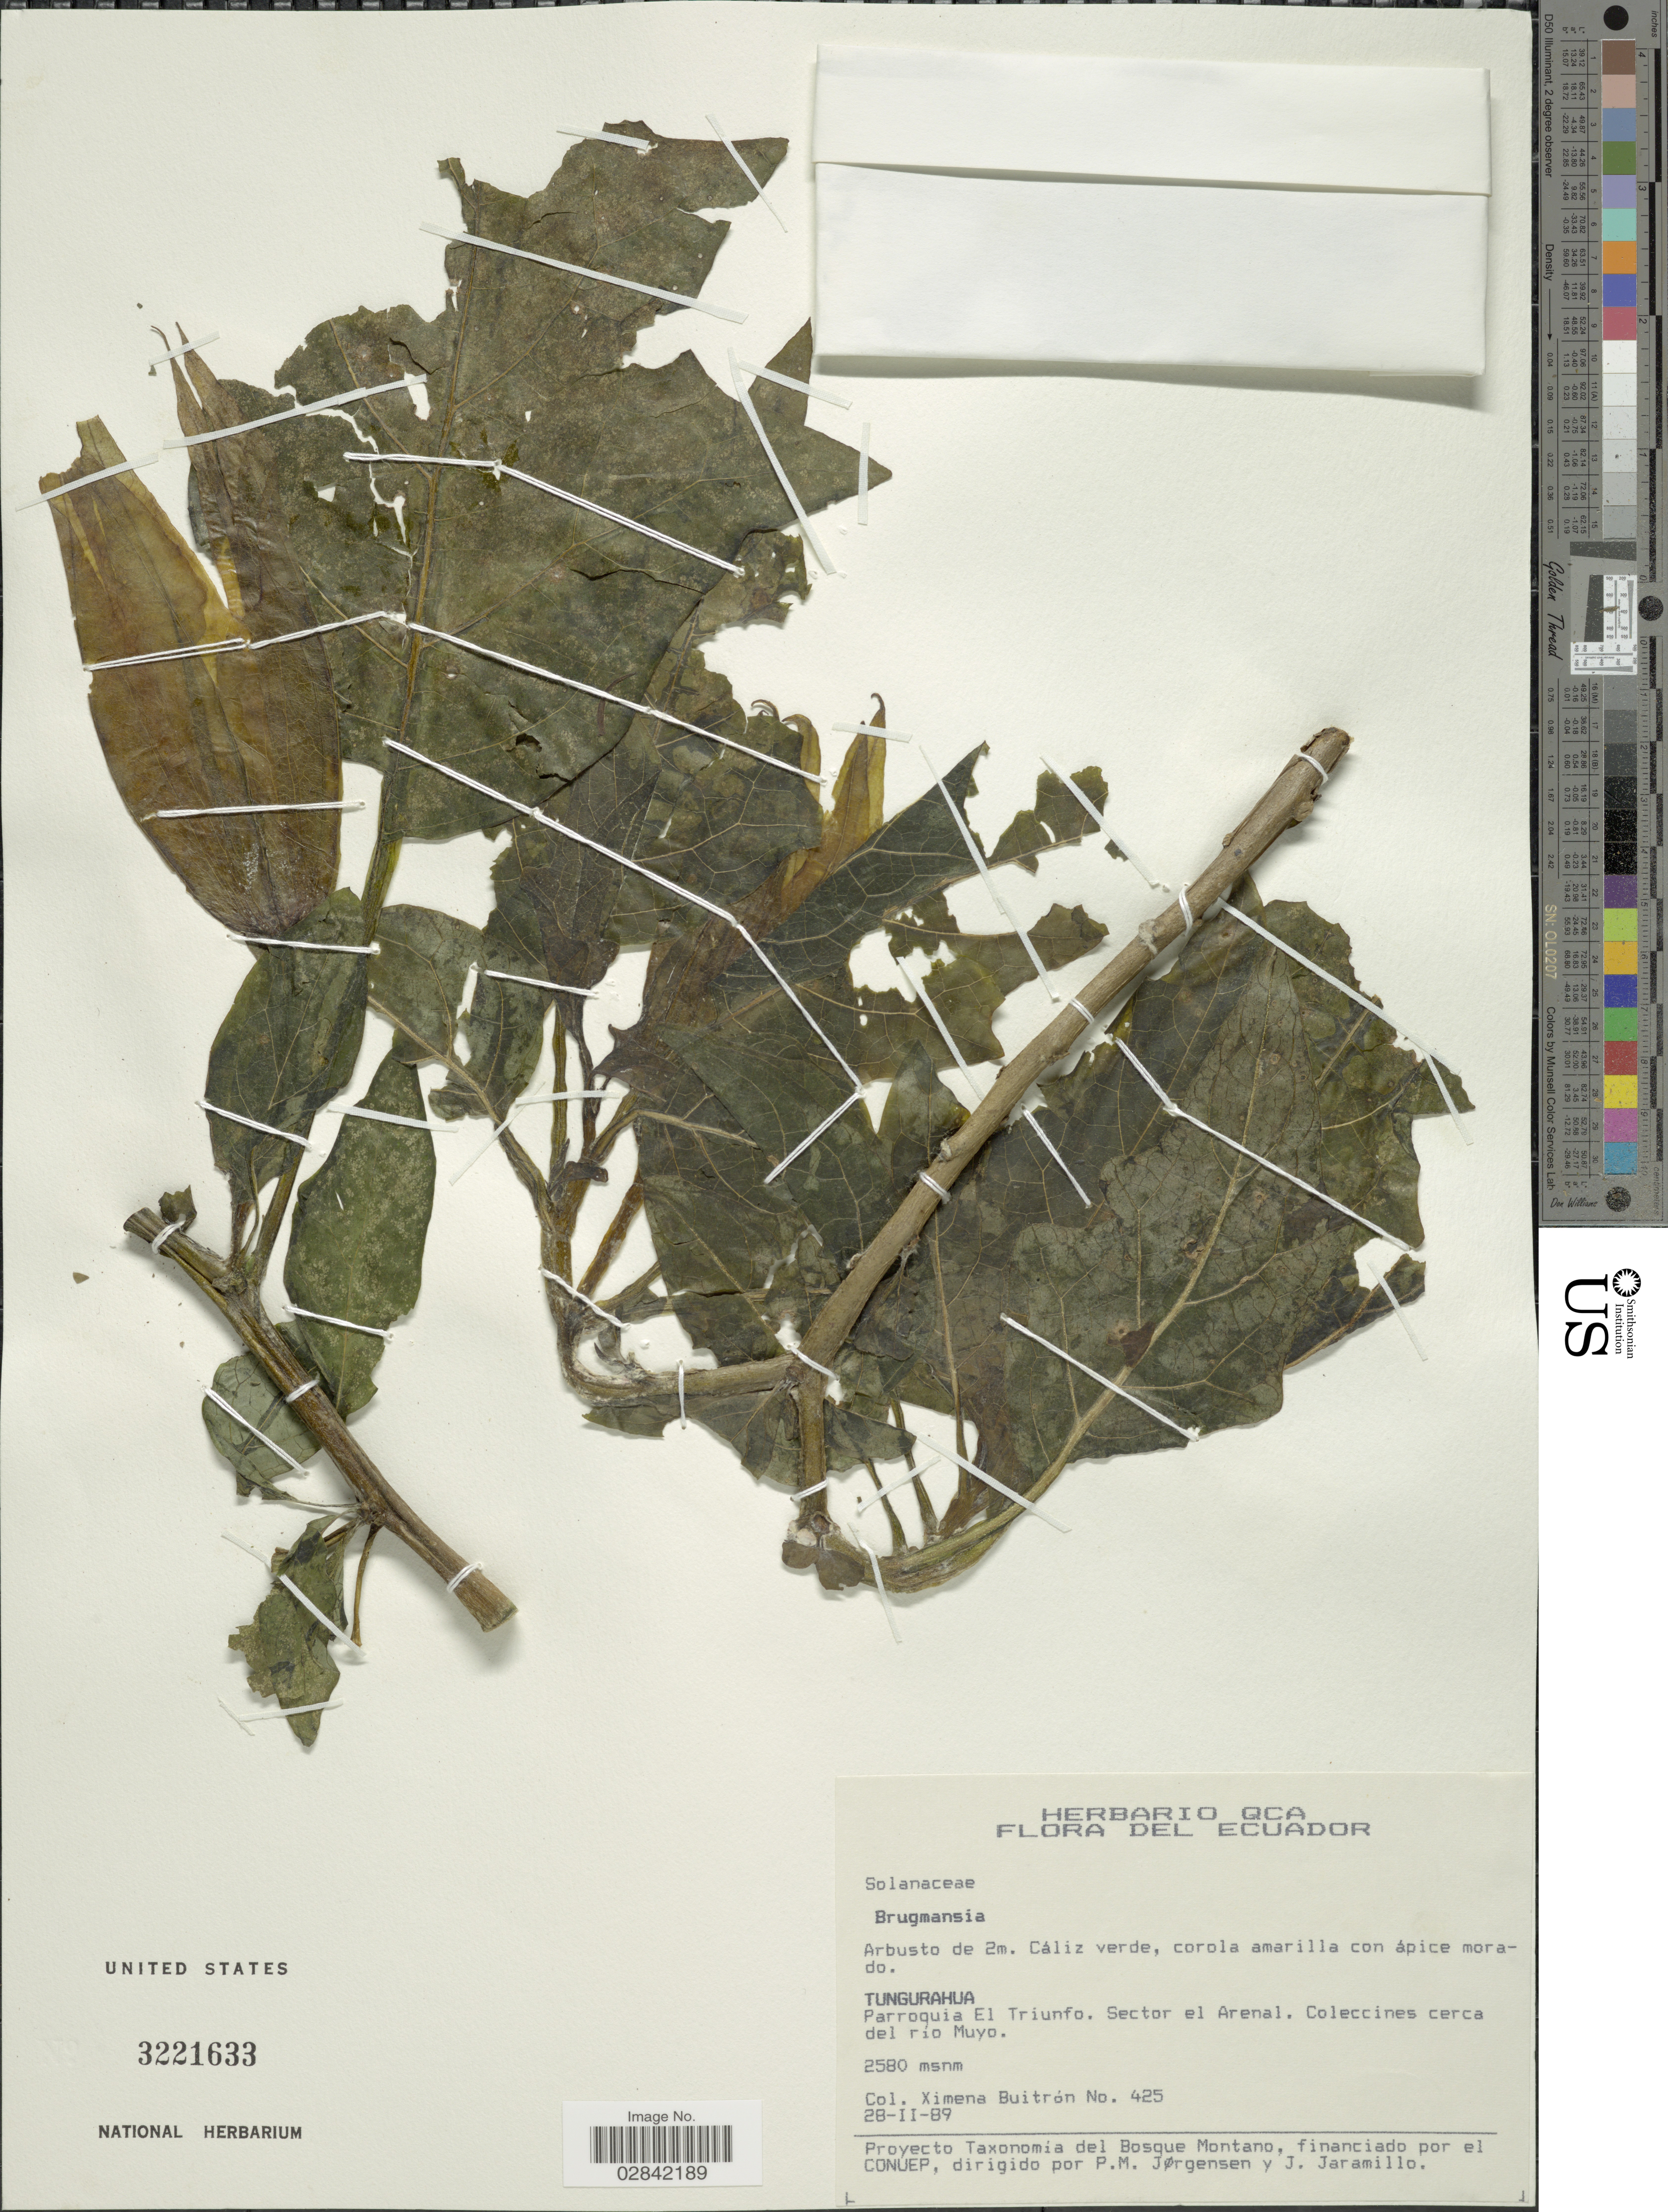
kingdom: Plantae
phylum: Tracheophyta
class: Magnoliopsida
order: Solanales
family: Solanaceae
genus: Brugmansia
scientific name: Brugmansia sp.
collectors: X. Buitrón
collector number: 425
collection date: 1989-02-28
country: Ecuador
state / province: Tungurahua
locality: Tungurahua, Parroquia El Triunfo, Sector el Arenal, Coleccines cerca del río Muyo.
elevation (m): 2580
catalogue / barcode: US 3221633